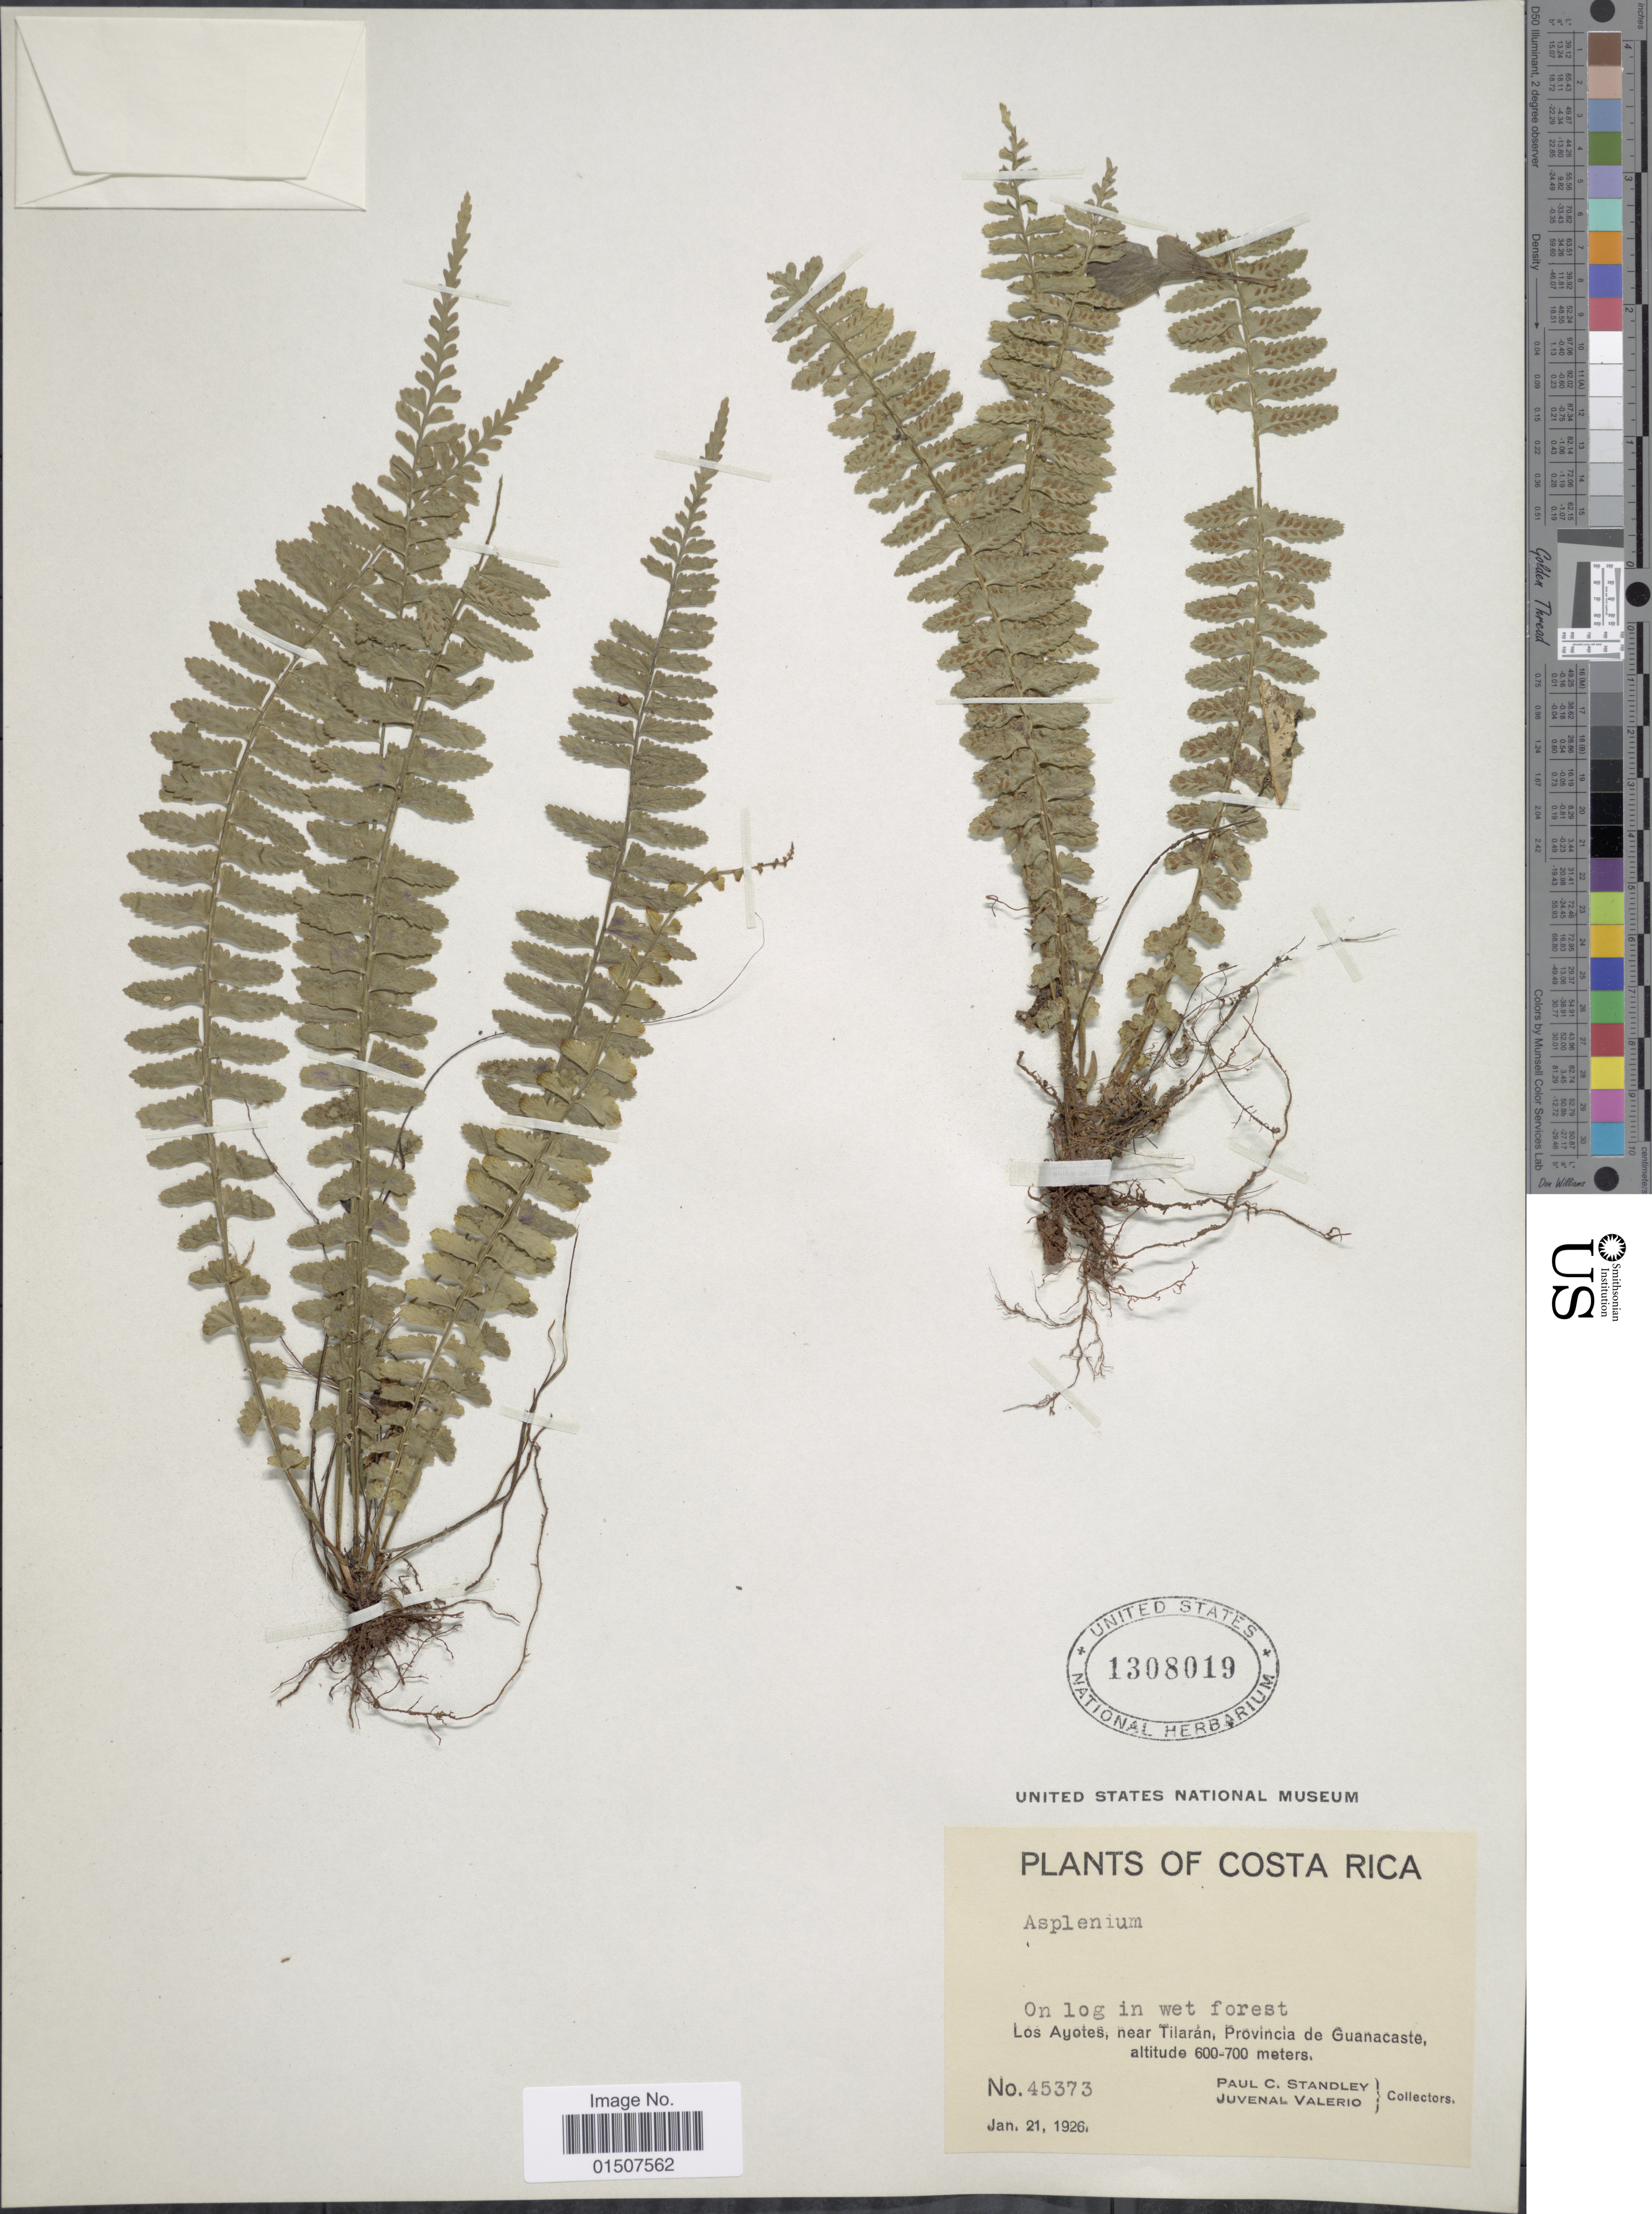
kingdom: Plantae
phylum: Tracheophyta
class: Polypodiopsida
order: Polypodiales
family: Aspleniaceae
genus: Asplenium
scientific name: Asplenium pteropus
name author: Kaulf.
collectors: P. C. Standley & J. Valerio R.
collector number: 45373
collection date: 1926-01-21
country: Costa Rica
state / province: Guanacaste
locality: Los Ayotes, near Tiliran, Provincia de Guanacaste.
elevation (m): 600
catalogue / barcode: US 1308019